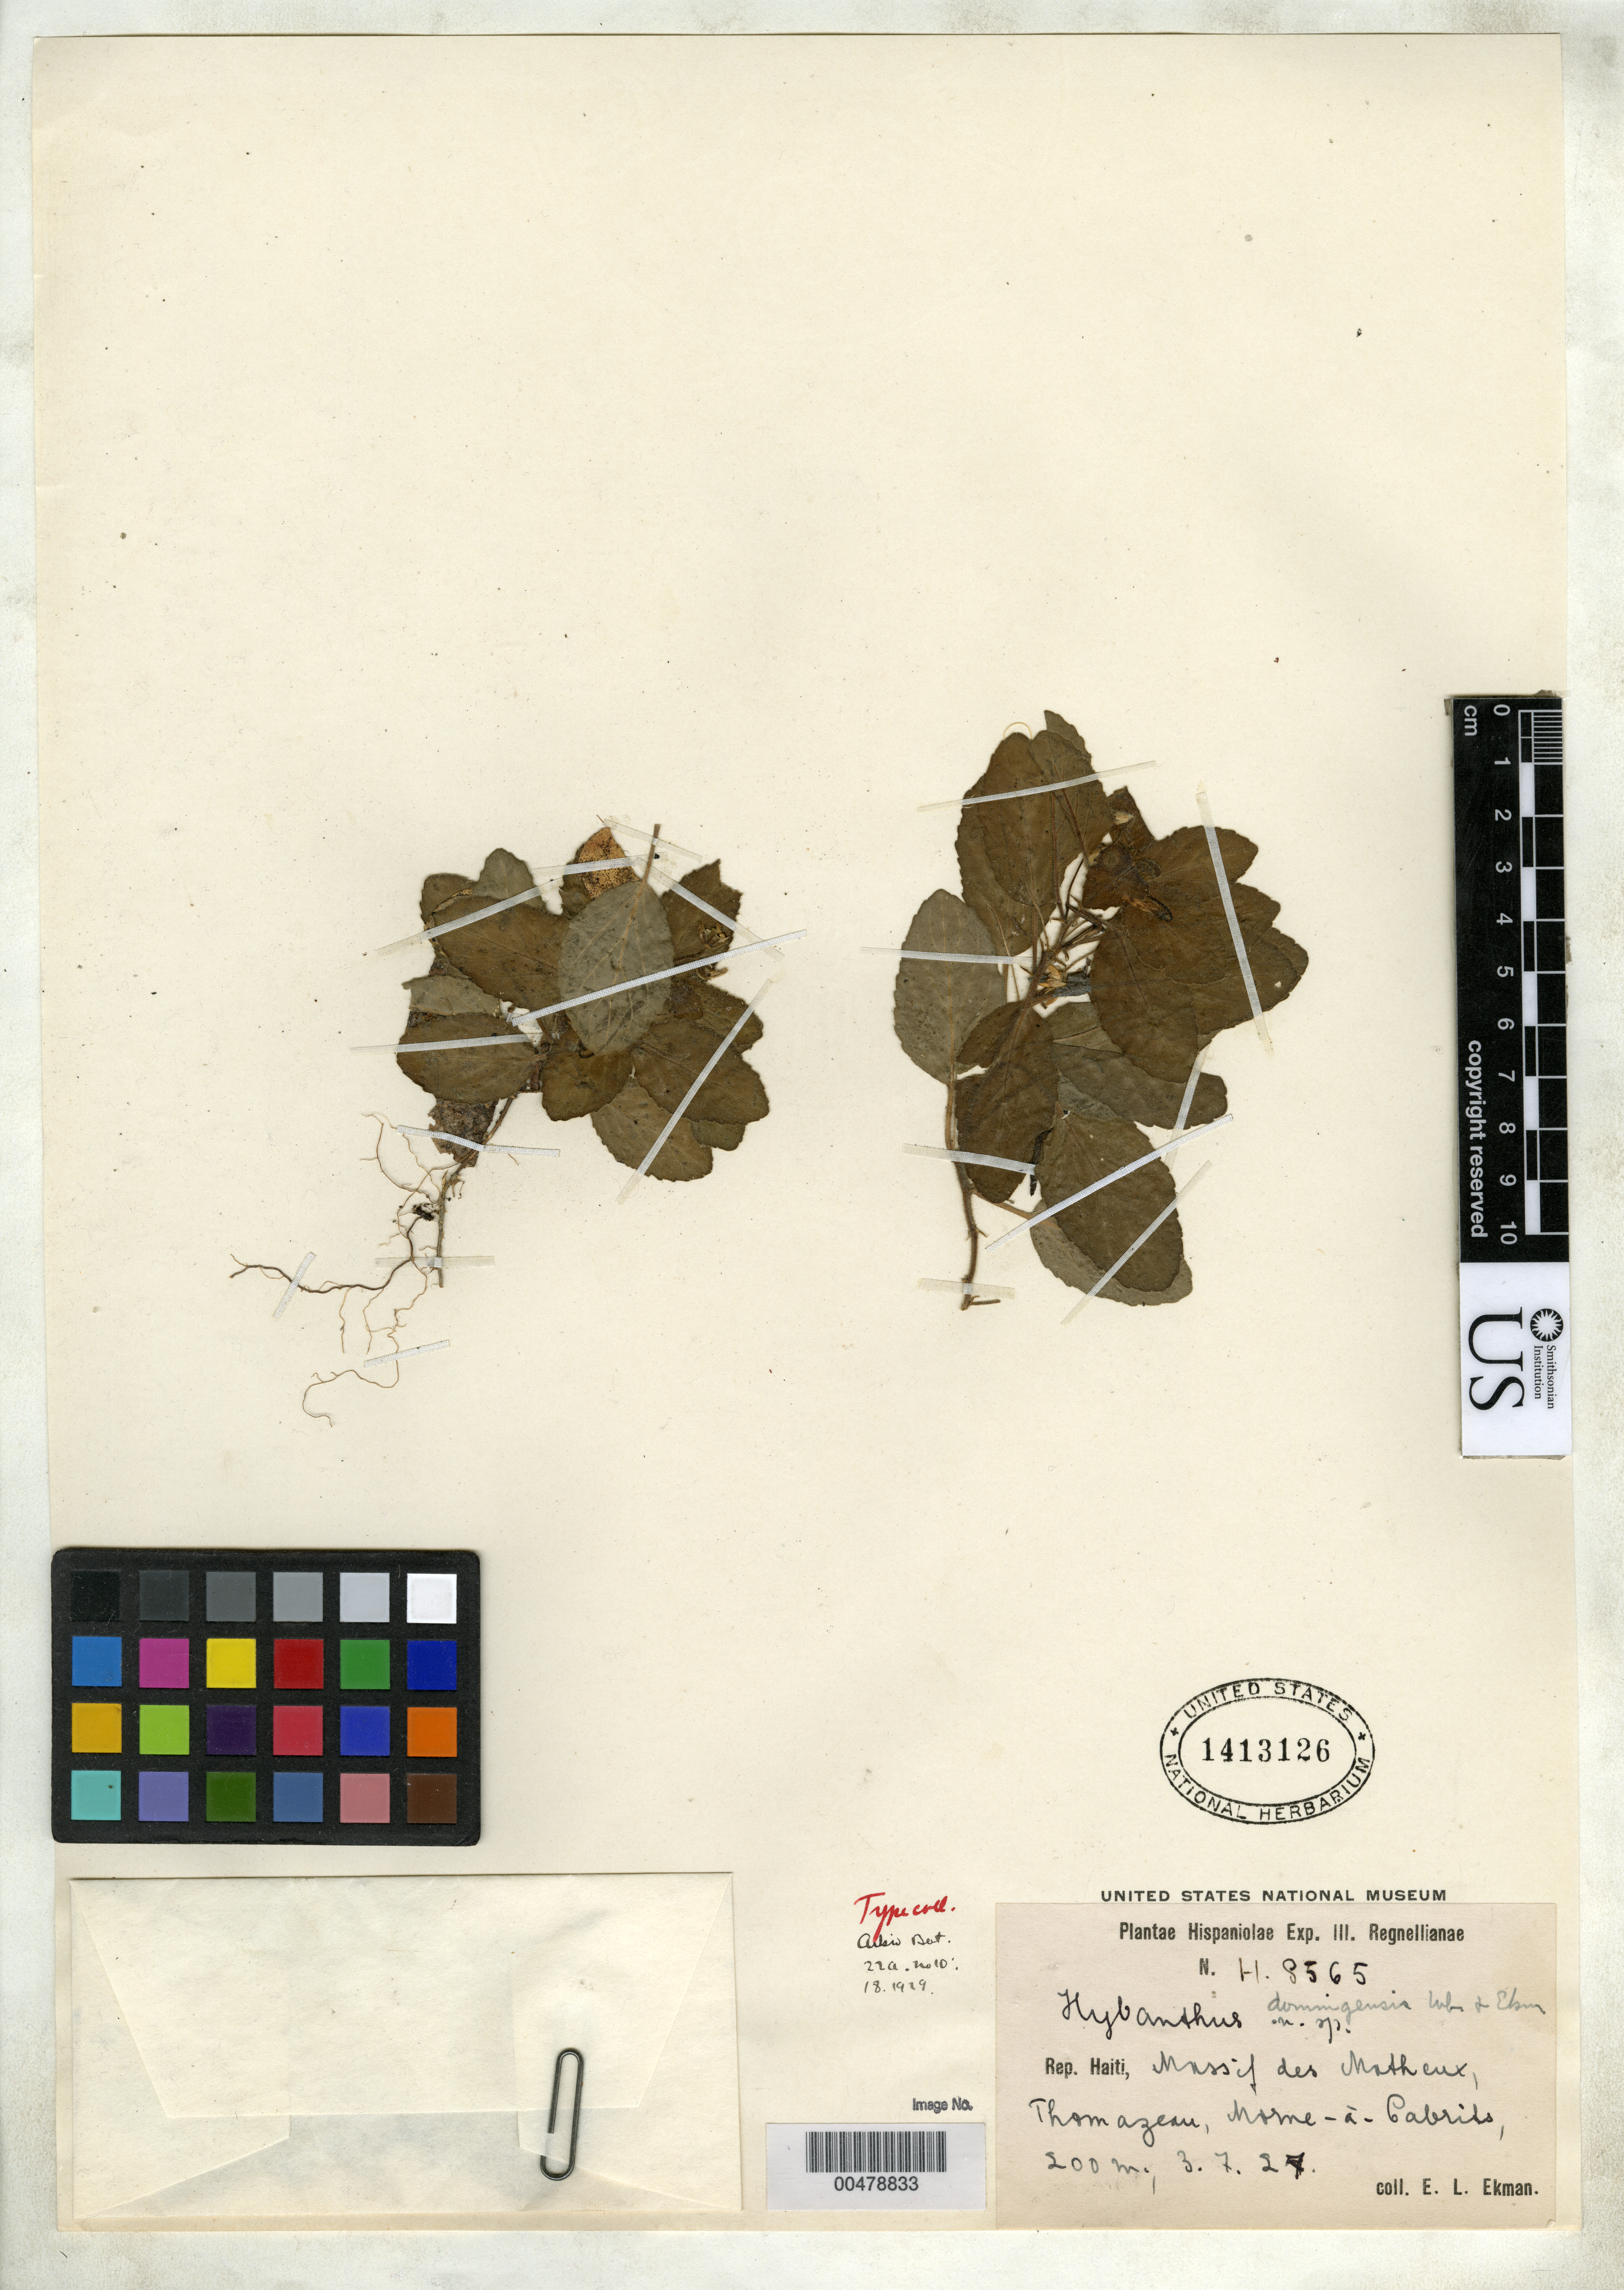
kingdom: Plantae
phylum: Tracheophyta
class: Magnoliopsida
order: Malpighiales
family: Violaceae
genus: Hybanthus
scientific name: Hybanthus domingensis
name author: Urb. & Ekman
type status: Type Collection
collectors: E. L. Ekman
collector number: H 8565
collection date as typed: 03 Jul 1927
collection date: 1927-07-03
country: Haiti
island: Hispaniola Island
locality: Massif des Matheux, Thomazeau, Morne-a-cabrils.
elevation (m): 900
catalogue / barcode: US 1413126